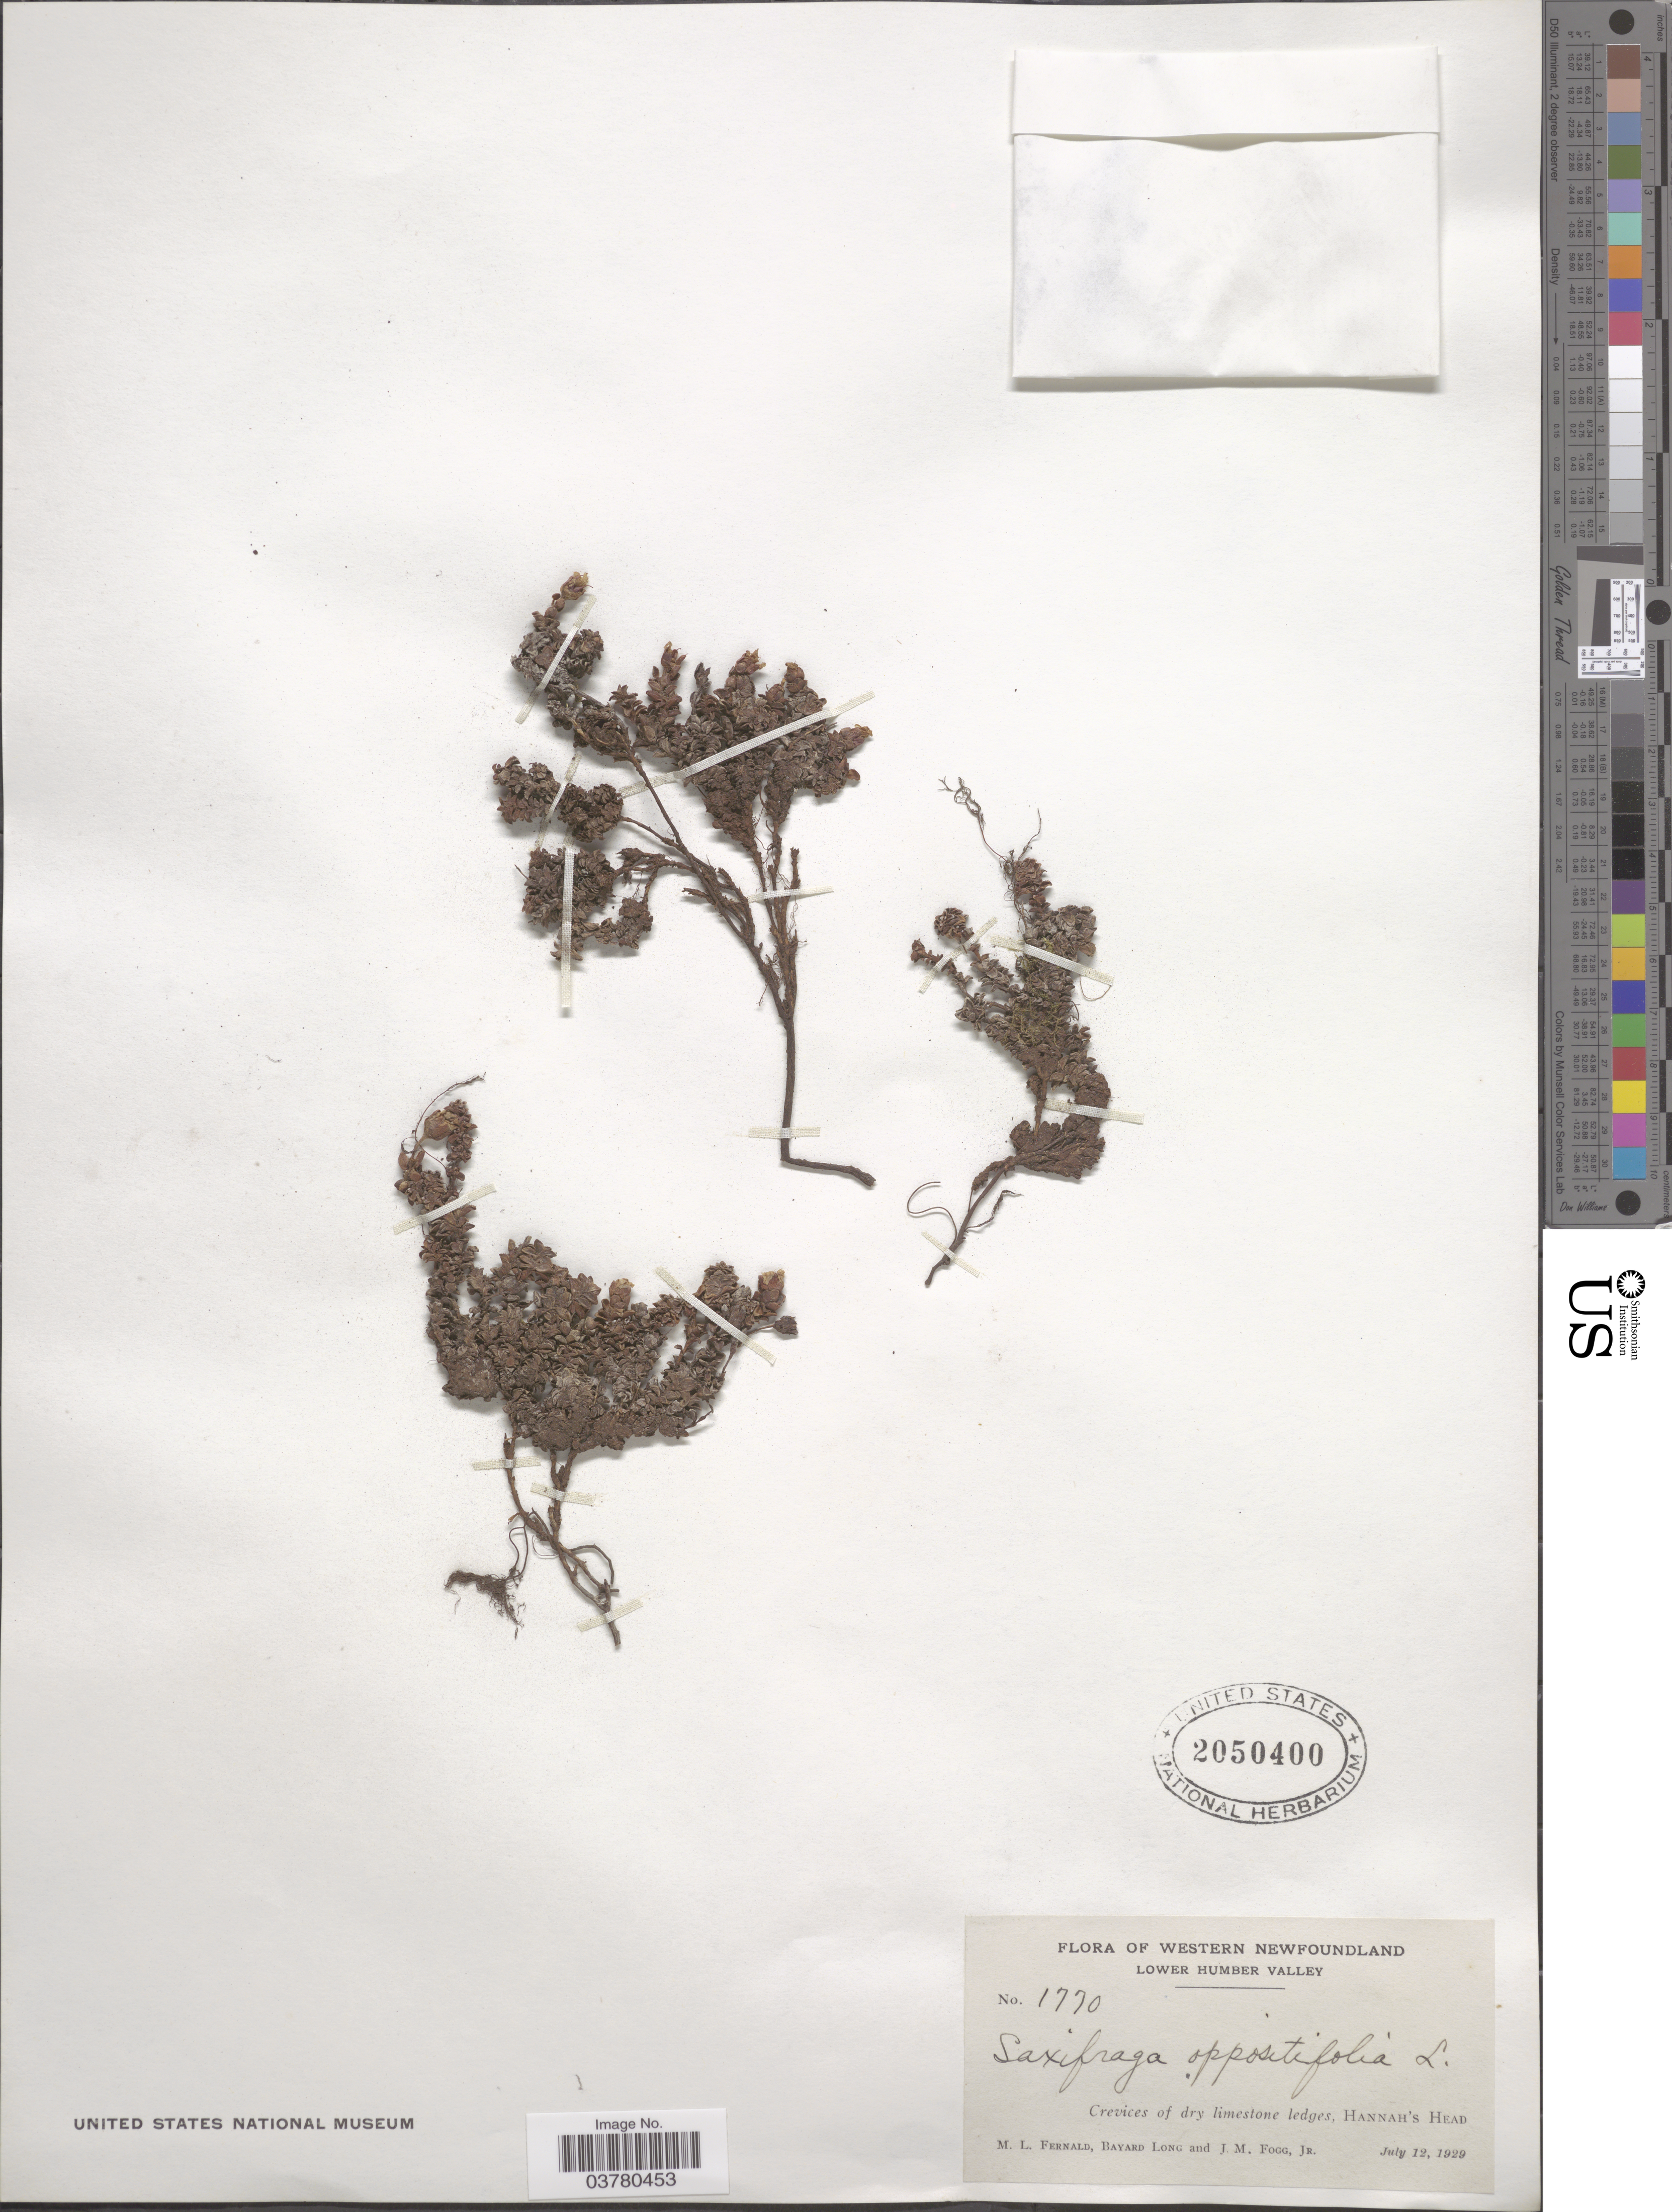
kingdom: Plantae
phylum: Tracheophyta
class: Magnoliopsida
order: Saxifragales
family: Saxifragaceae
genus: Saxifraga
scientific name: Saxifraga oppositifolia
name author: L.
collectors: M. L. Fernald, B. Long & J. Fogg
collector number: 1770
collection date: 1929-07-12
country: Canada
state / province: Newfoundland and Labrador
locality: Western Newfoundland. Lower Humber Valley. Hannah's Head.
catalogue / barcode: US 2050400